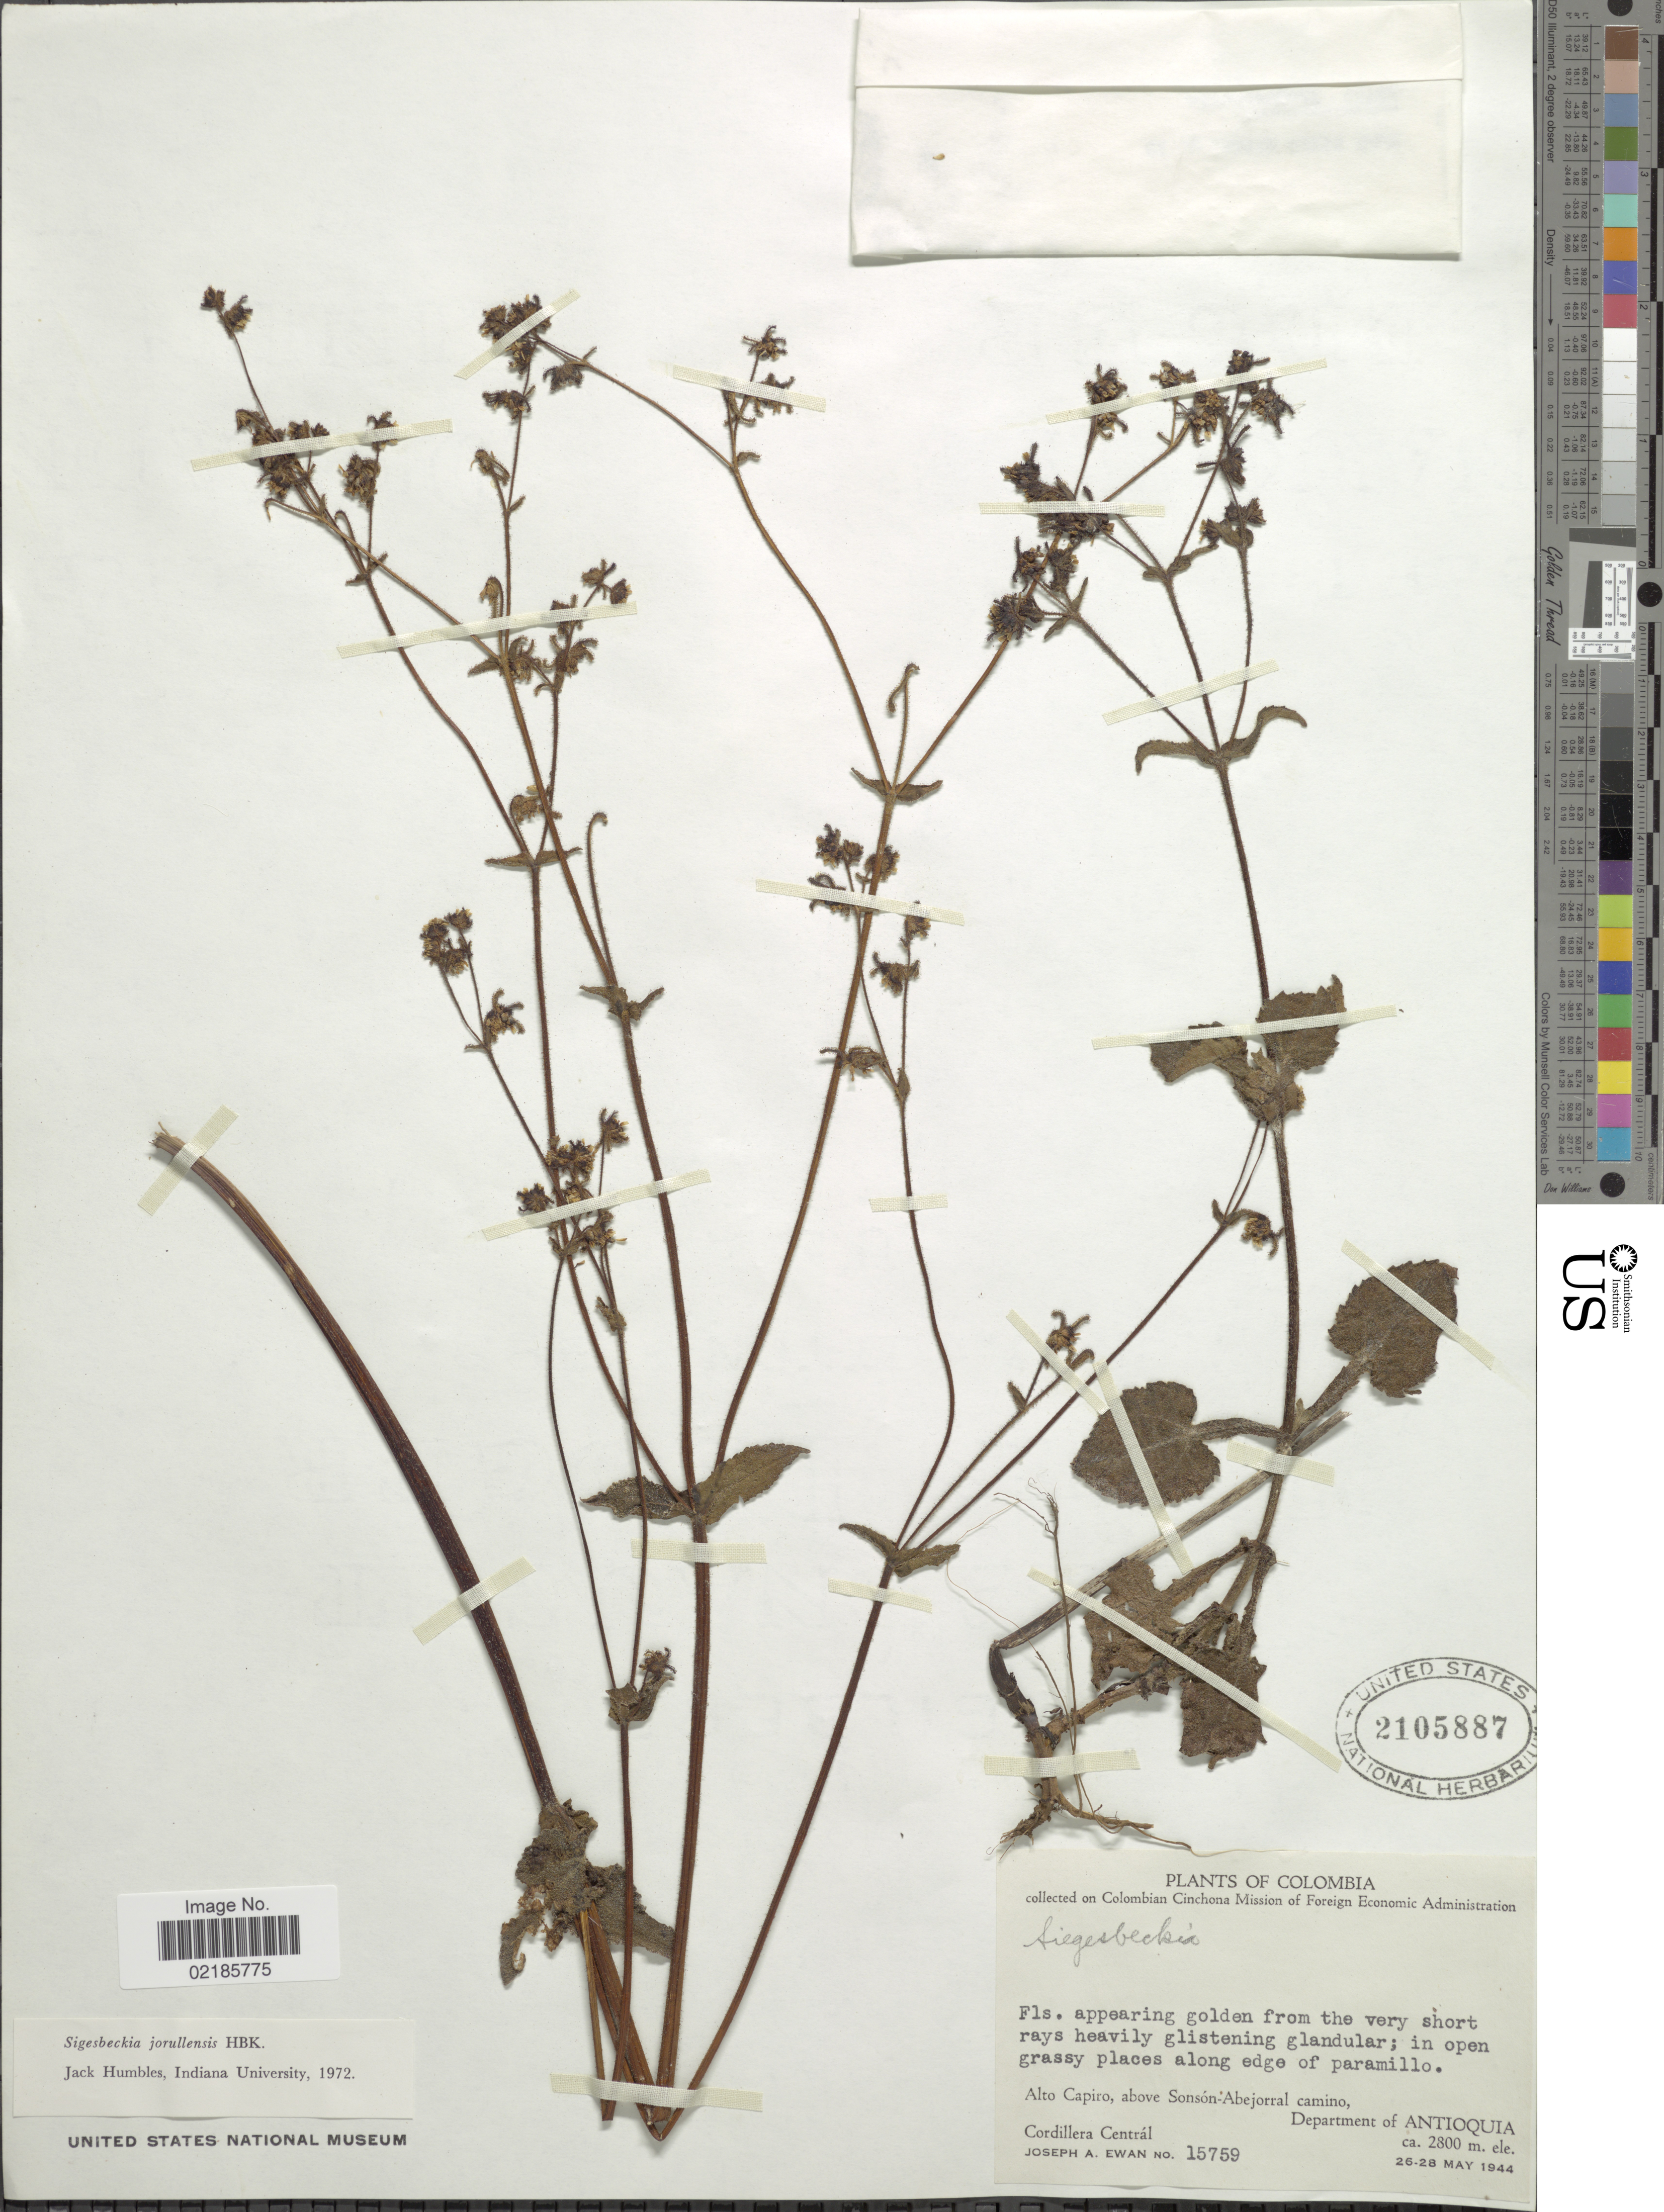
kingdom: Plantae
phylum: Tracheophyta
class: Magnoliopsida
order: Asterales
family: Asteraceae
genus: Sigesbeckia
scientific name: Sigesbeckia jorullensis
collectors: J. A. Ewan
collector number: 15759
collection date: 1944-05-26/1944-05-28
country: Colombia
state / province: Antioquia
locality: In open grassy places along edge of paramillo, Alto Capiro, above Sonsón-Abejorral camino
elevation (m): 2800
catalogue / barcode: US 2105887